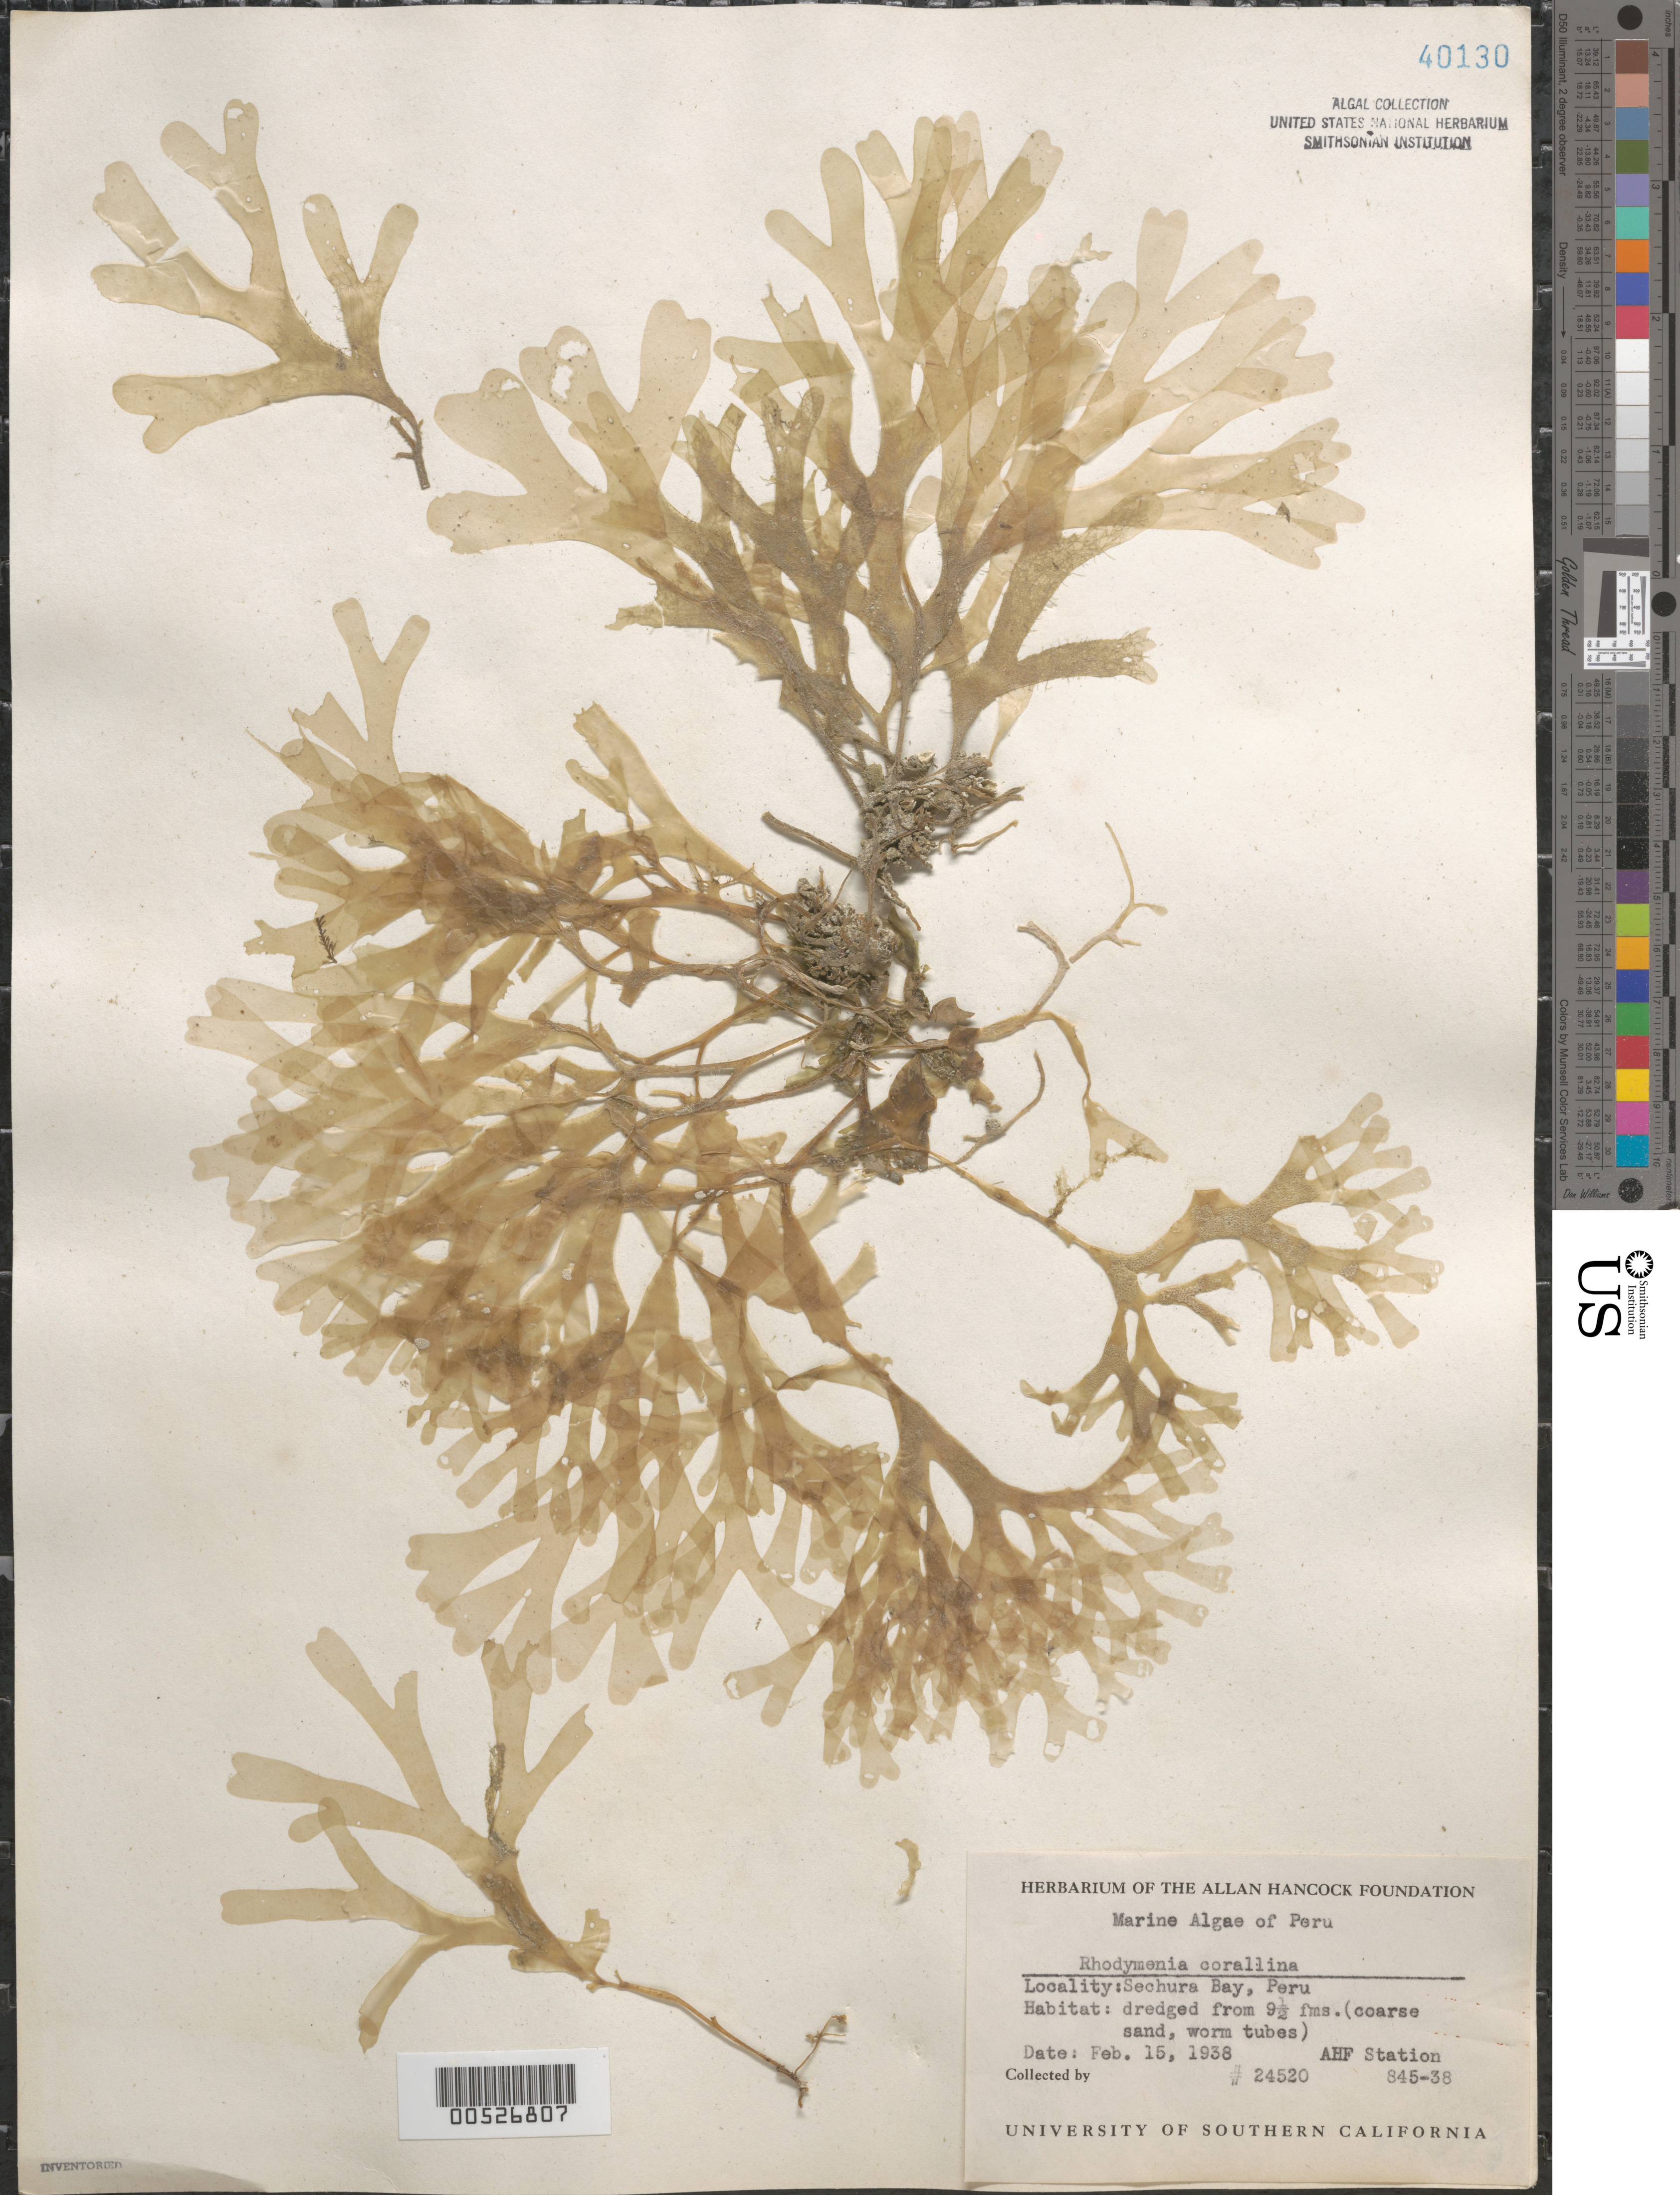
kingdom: Plantae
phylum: Rhodophyta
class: Florideophyceae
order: Rhodymeniales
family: Rhodymeniaceae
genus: Rhodymenia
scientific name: Rhodymenia corallina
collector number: EYD 24520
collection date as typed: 15 Feb 1938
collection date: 1938-02-15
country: Peru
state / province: Piura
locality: Sechura bay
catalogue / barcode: US 40130